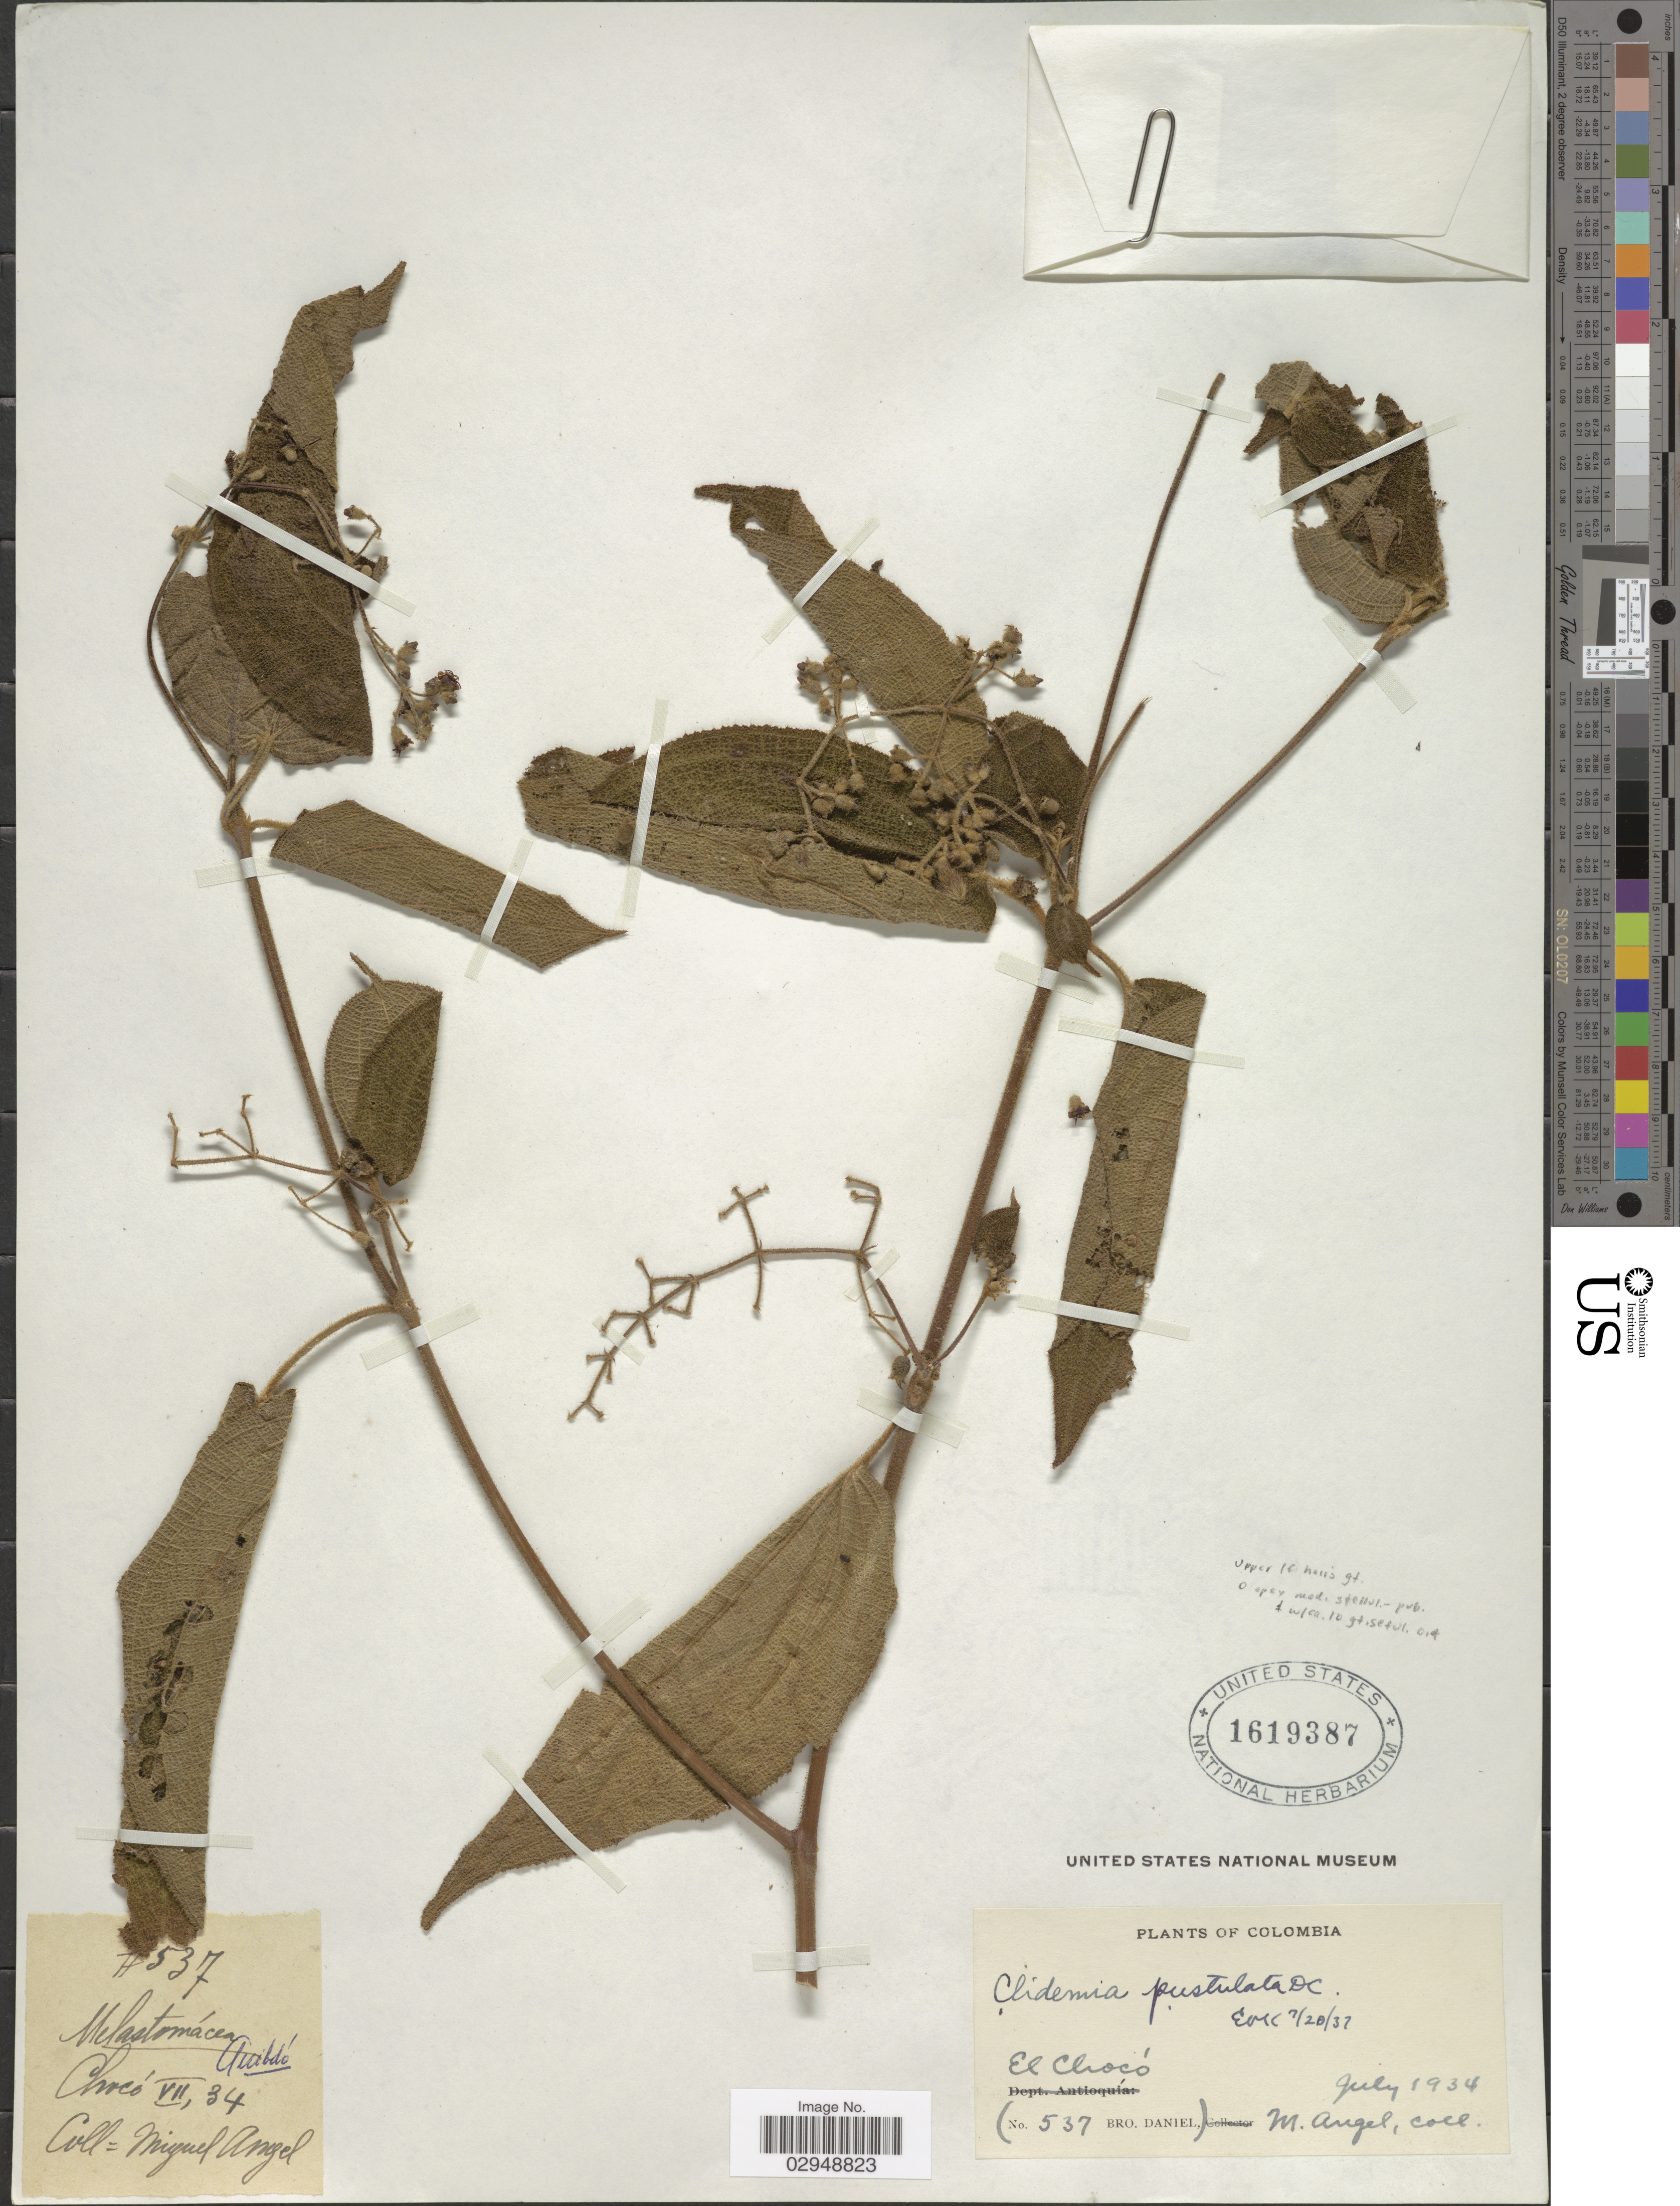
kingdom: Plantae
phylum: Tracheophyta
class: Magnoliopsida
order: Myrtales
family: Melastomataceae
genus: Clidemia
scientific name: Clidemia capitellata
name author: (Bonpl.) D. Don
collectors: M. Angel & Bro. Daniel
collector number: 537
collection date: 1934-07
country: Colombia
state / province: Chocó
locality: El. Chocó.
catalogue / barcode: US 1619387